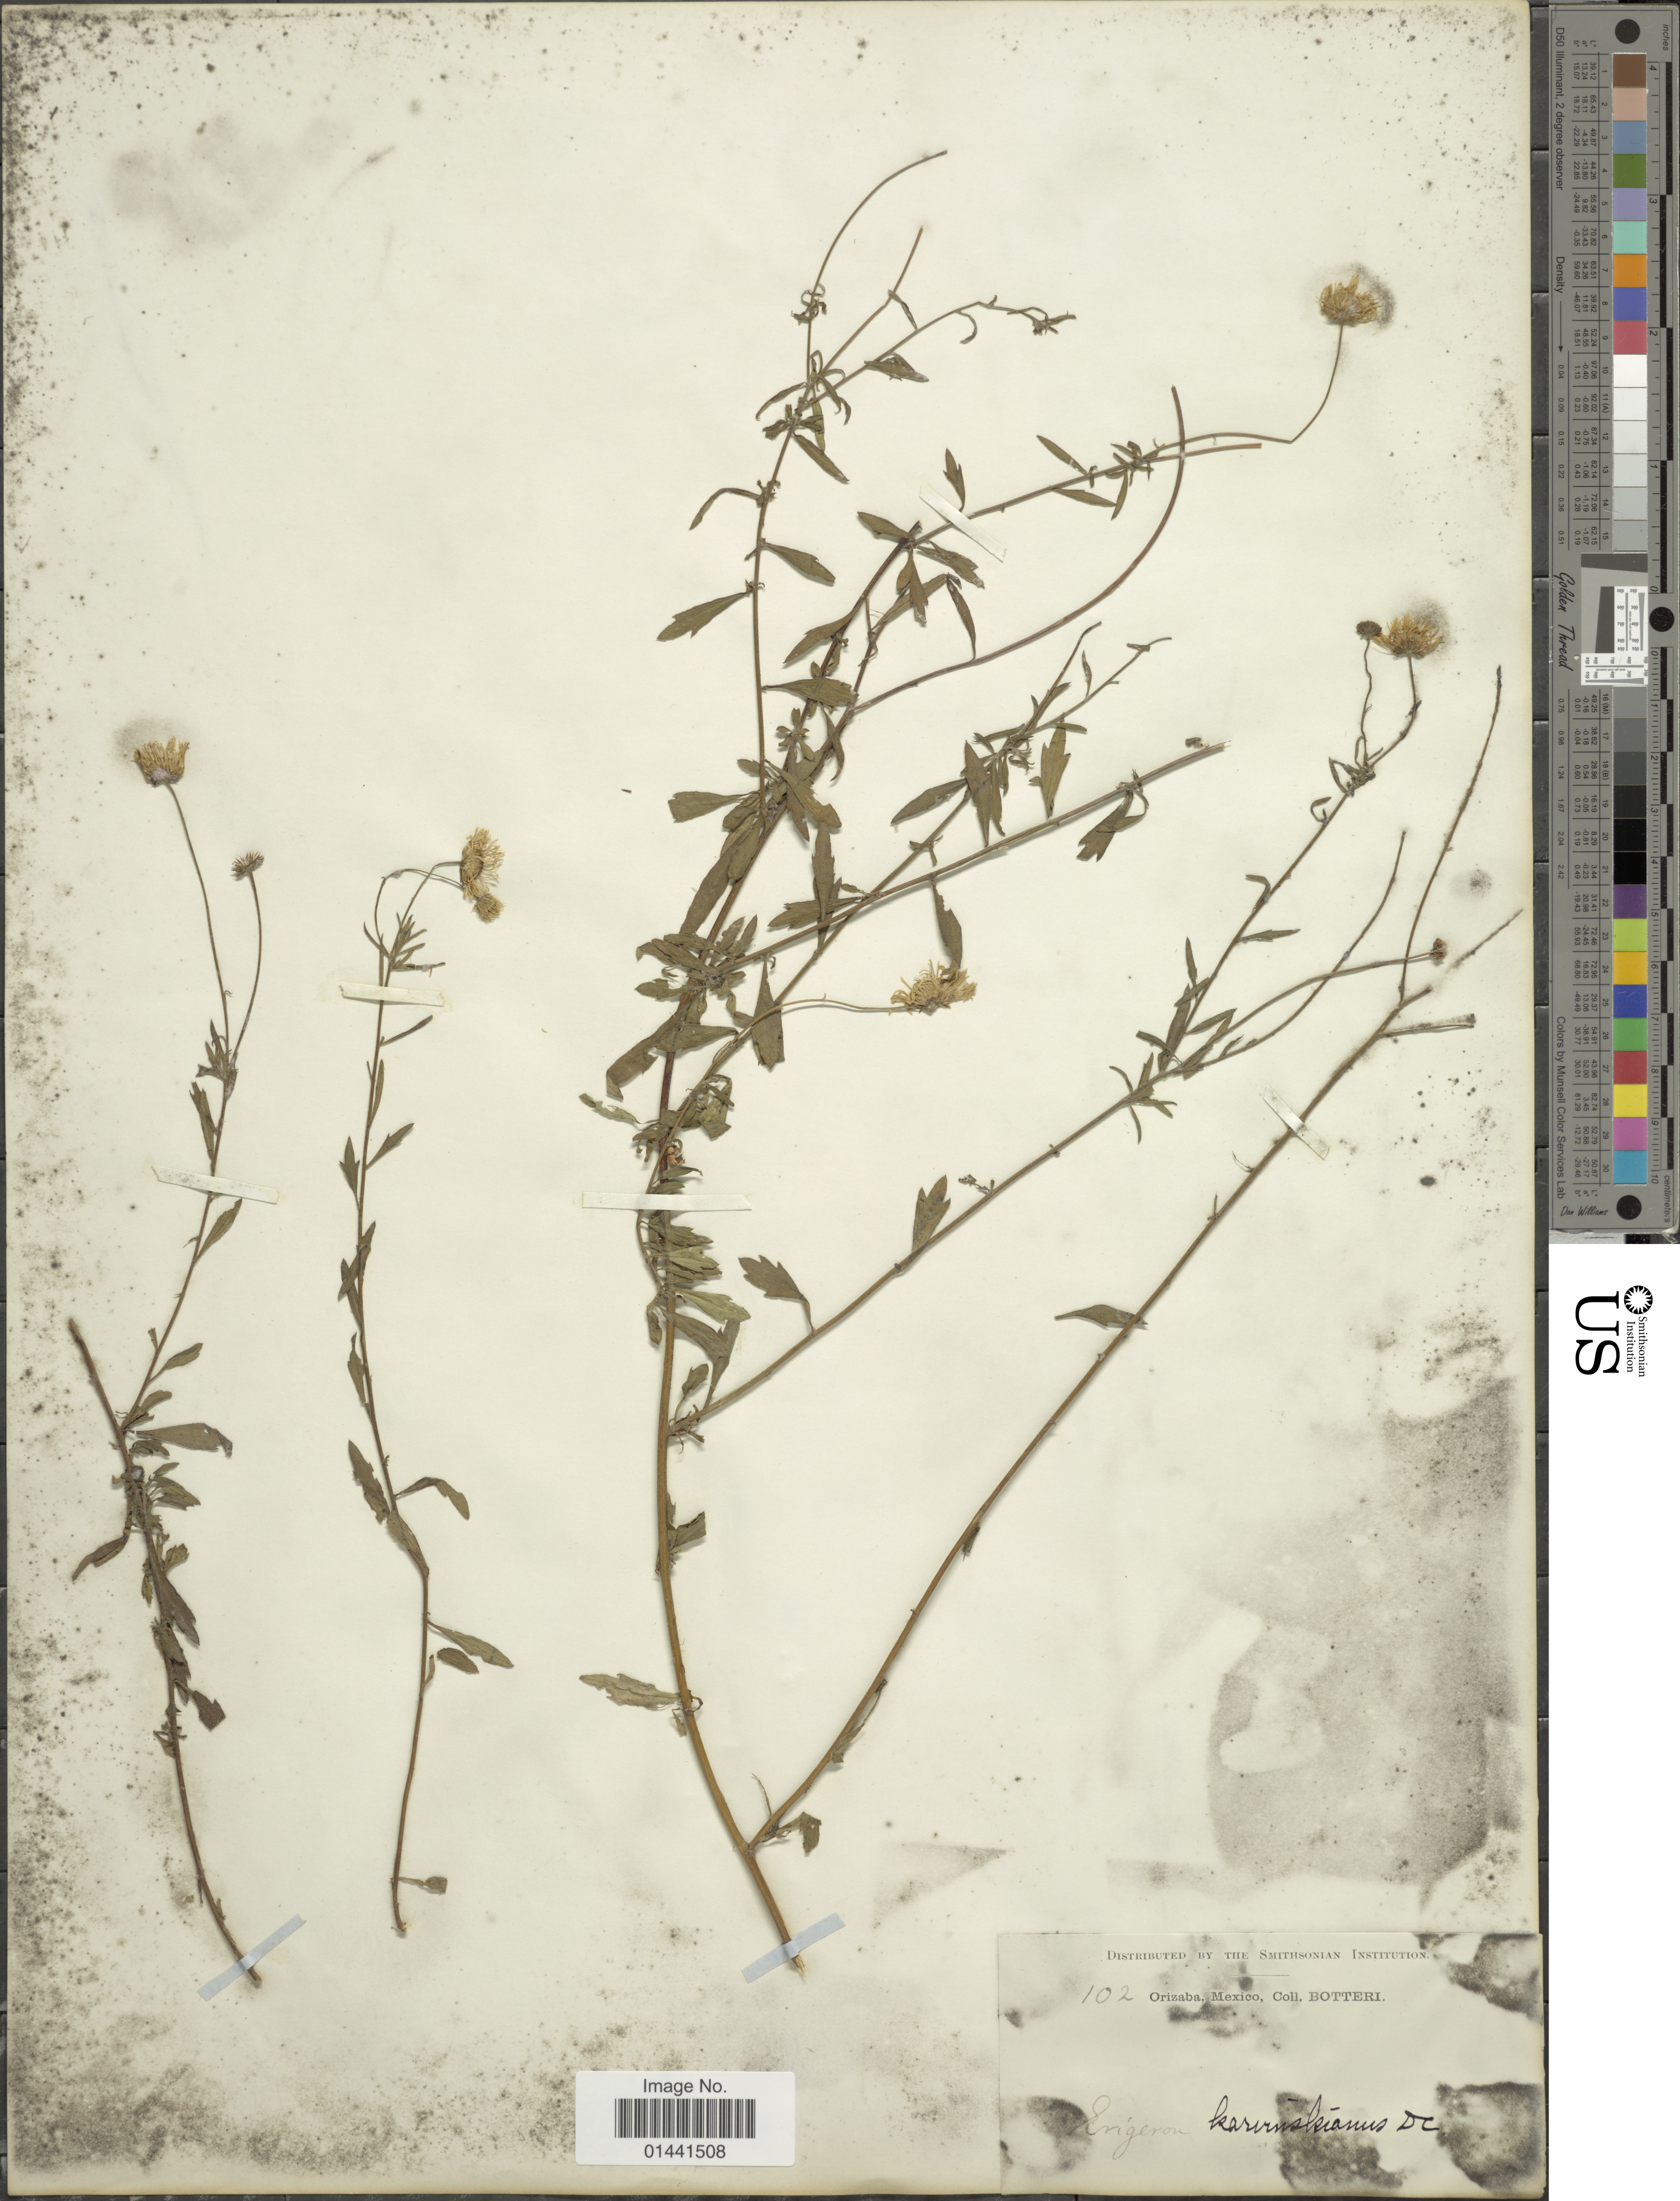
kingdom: Plantae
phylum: Tracheophyta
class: Magnoliopsida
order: Asterales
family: Asteraceae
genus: Erigeron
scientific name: Erigeron karvinskianus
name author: DC.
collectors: -. Botteri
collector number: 102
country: Mexico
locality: Orizaba